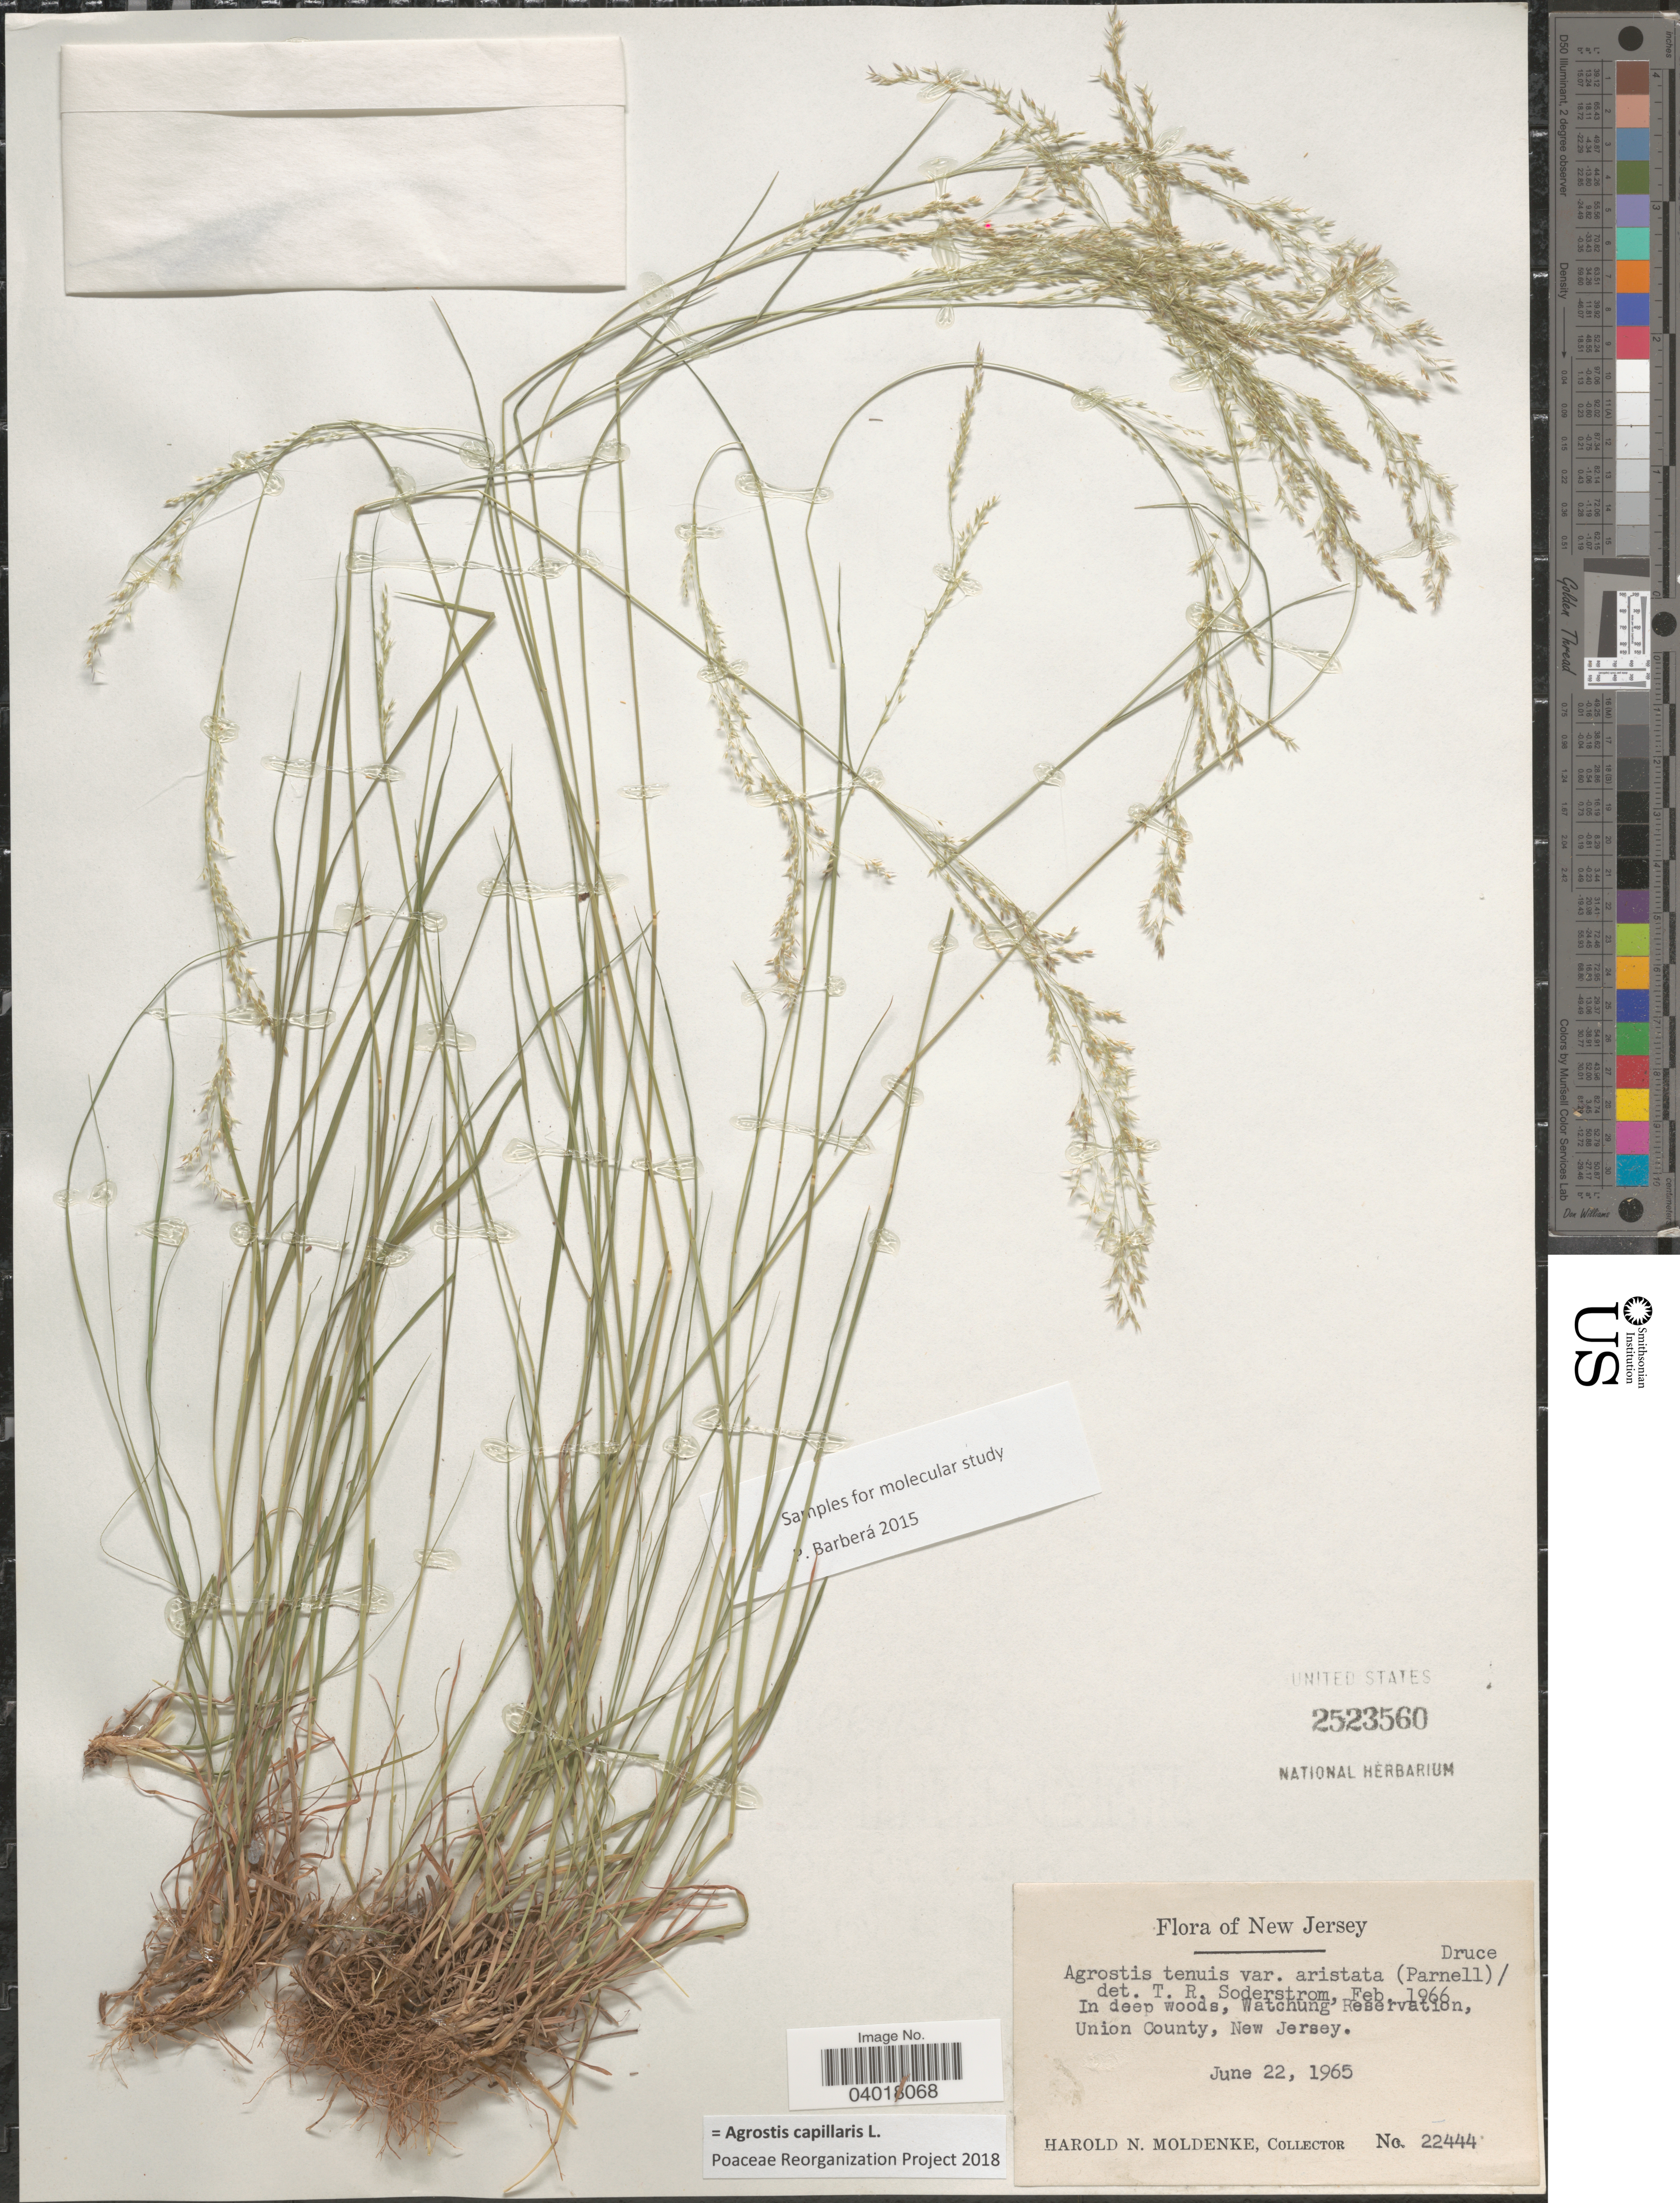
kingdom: Plantae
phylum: Tracheophyta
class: Liliopsida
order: Poales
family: Poaceae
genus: Agrostis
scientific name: Agrostis capillaris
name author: L.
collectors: H. N. Moldenke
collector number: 22444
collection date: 1965-06-22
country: United States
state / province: New Jersey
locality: In deep woods, Watchung Reservation, Union County.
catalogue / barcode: US 2523560